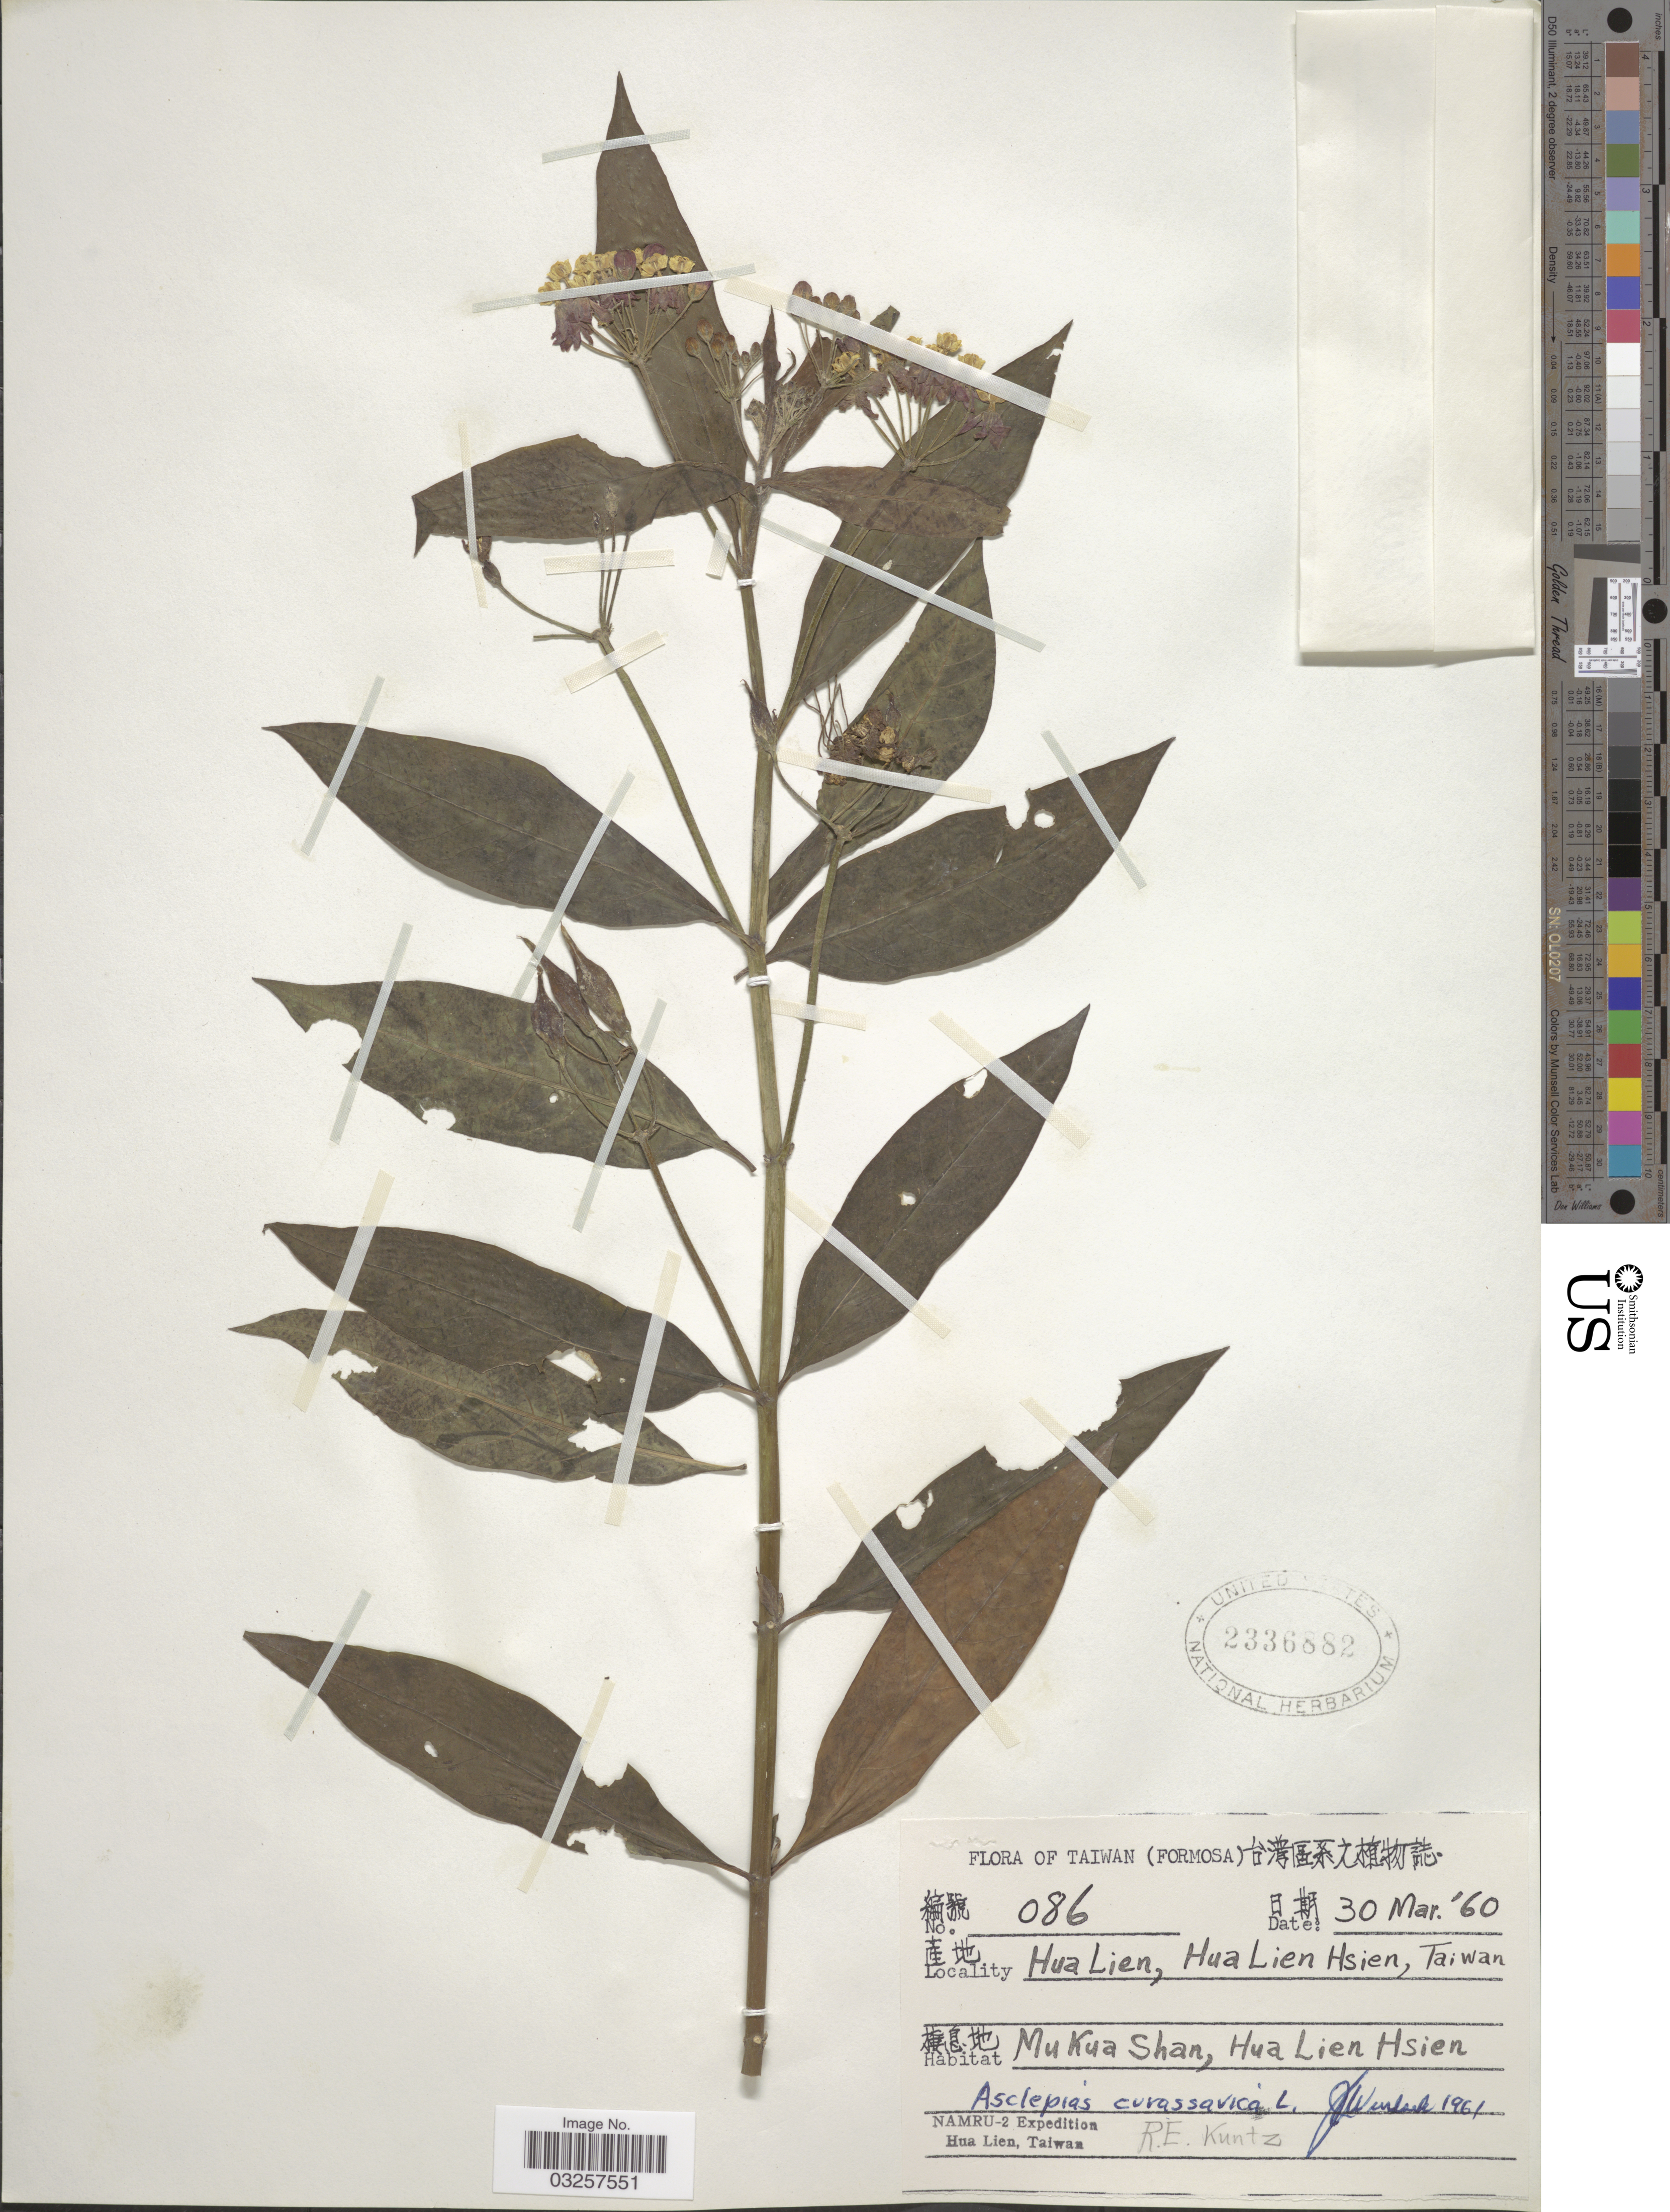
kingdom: Plantae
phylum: Tracheophyta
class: Magnoliopsida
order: Gentianales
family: Apocynaceae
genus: Asclepias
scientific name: Asclepias curassavica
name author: L.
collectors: R. E. Kuntz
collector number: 086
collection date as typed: Transcribed d/m/y: 30/3/60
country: Taiwan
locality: Hua Lien, Hua Lien Hsien. Mu Kua Shan, Hua Lien Hsien.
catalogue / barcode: US 2336882